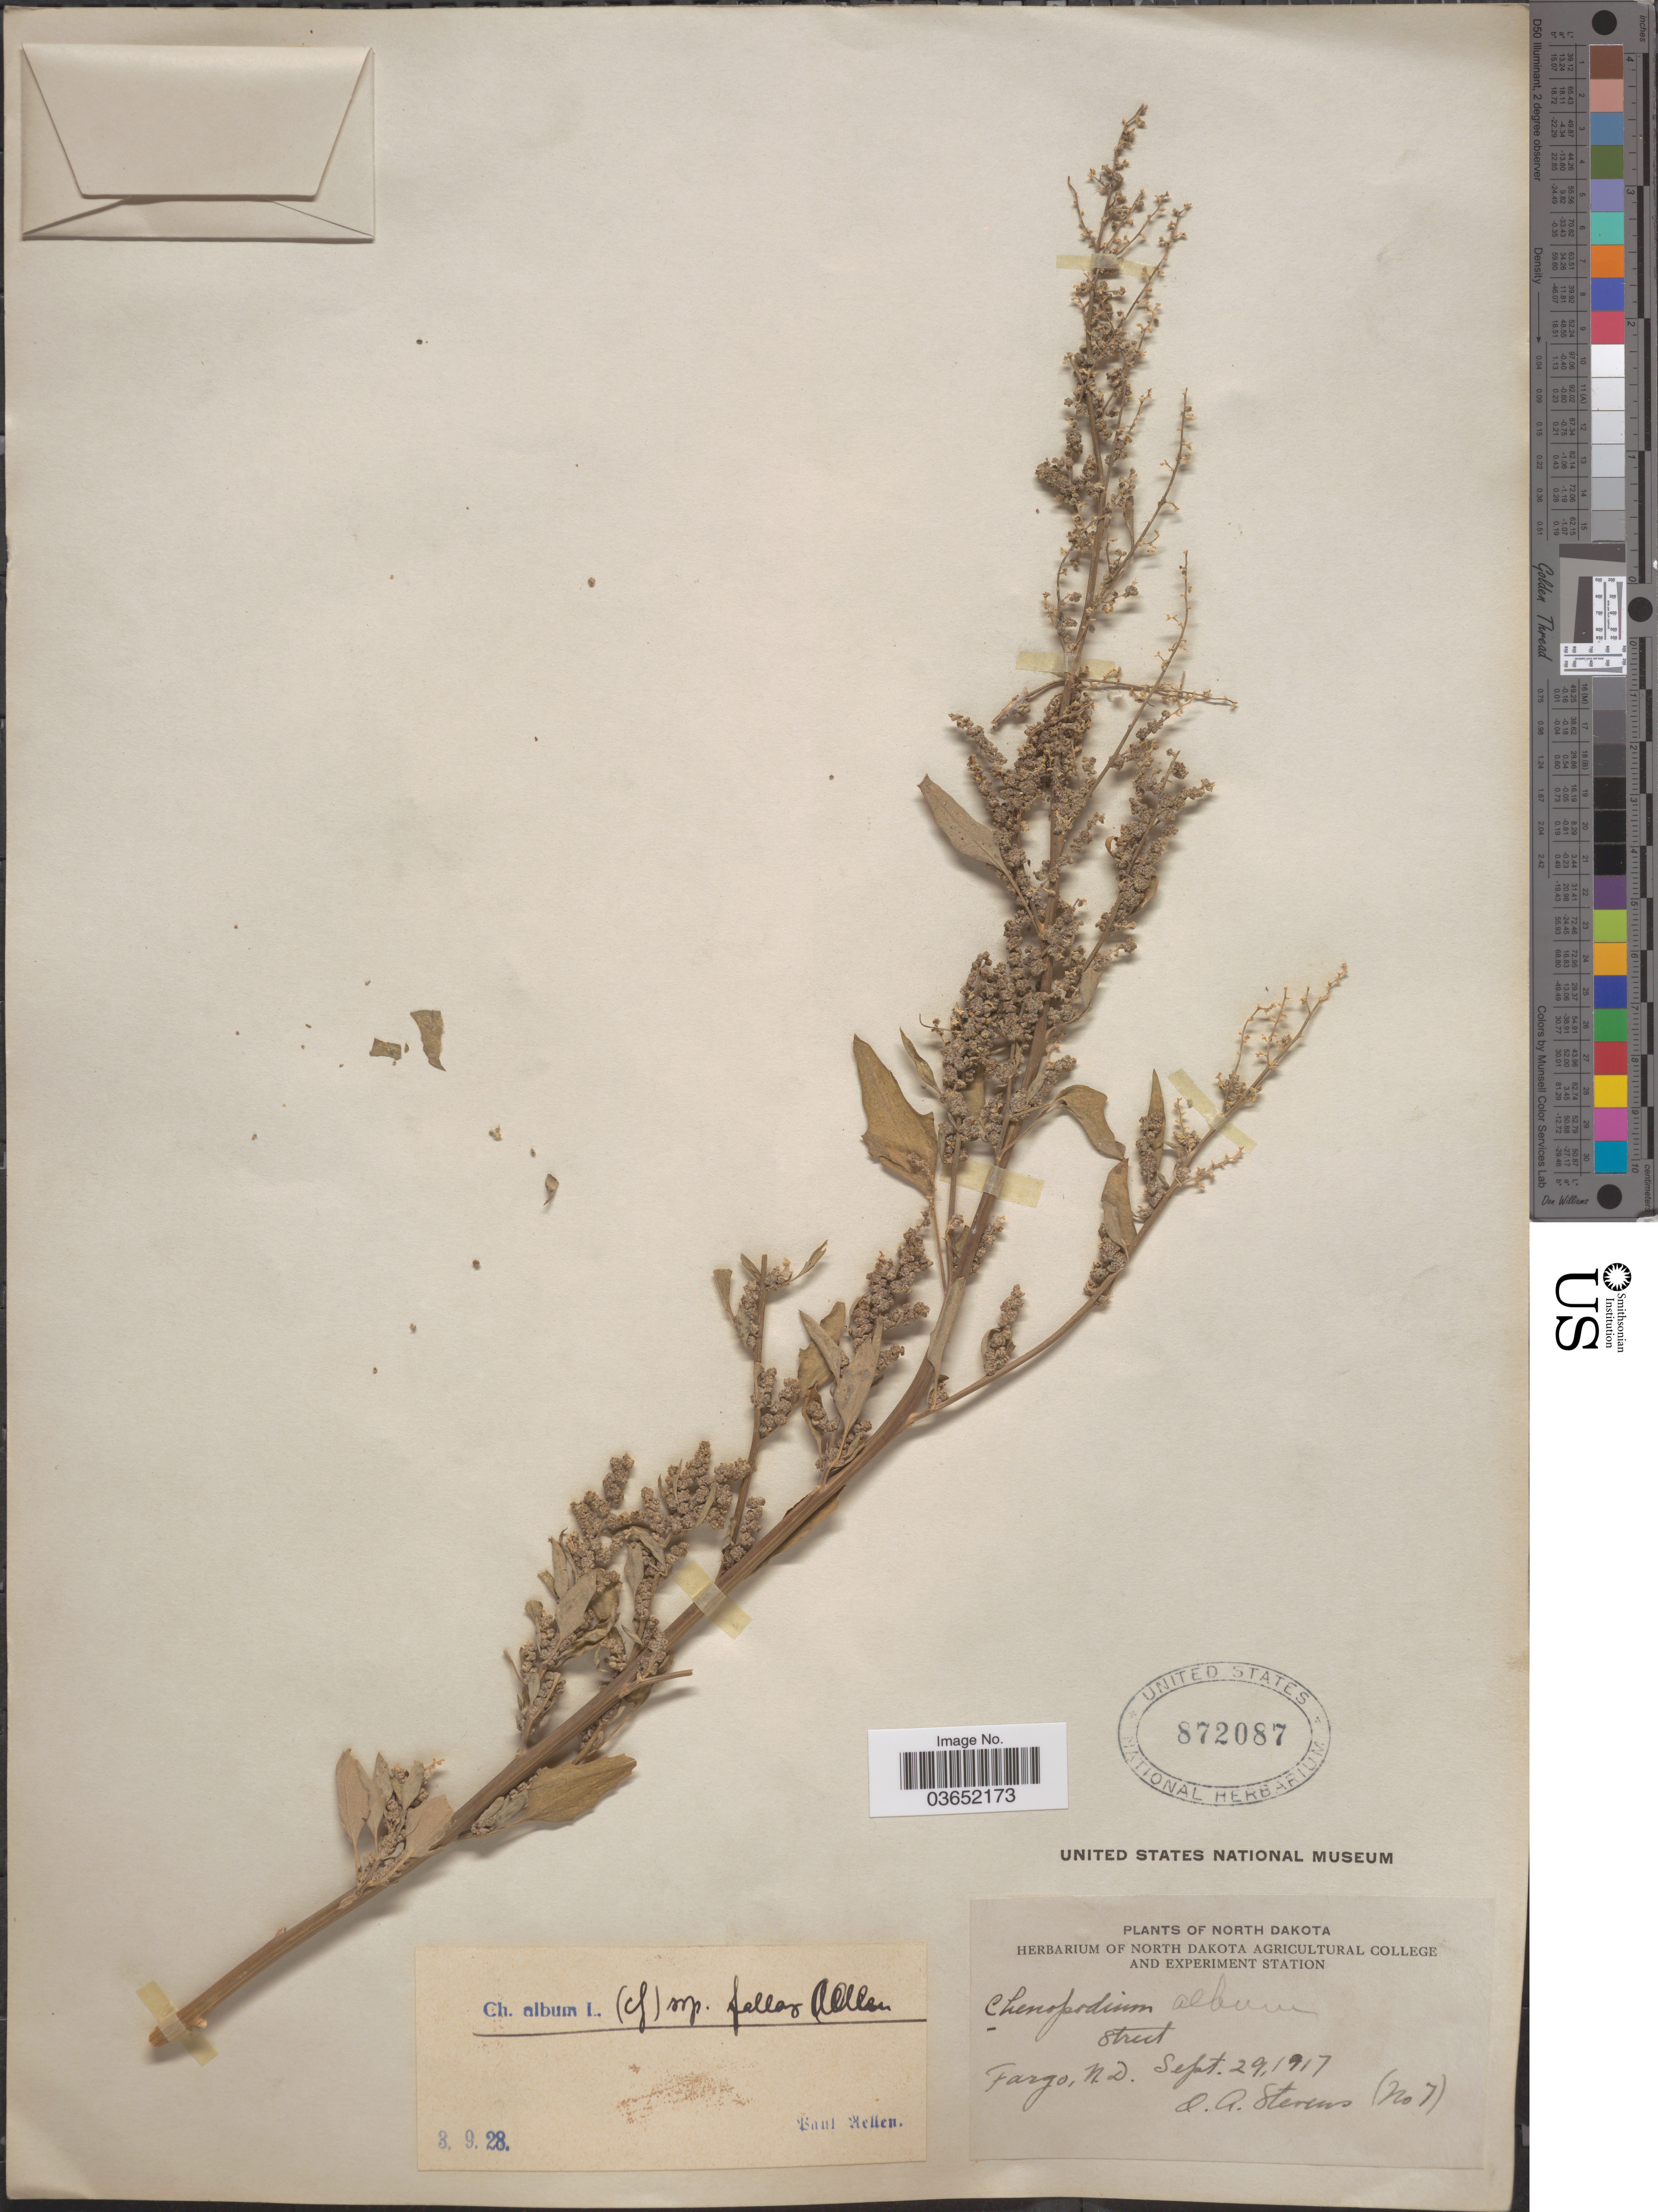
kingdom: Plantae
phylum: Tracheophyta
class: Magnoliopsida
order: Caryophyllales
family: Amaranthaceae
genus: Chenopodium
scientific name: Chenopodium album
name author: L.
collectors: O. A. Stevens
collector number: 7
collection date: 1917-09-29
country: United States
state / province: North Dakota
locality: Fargo.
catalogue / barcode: US 872087